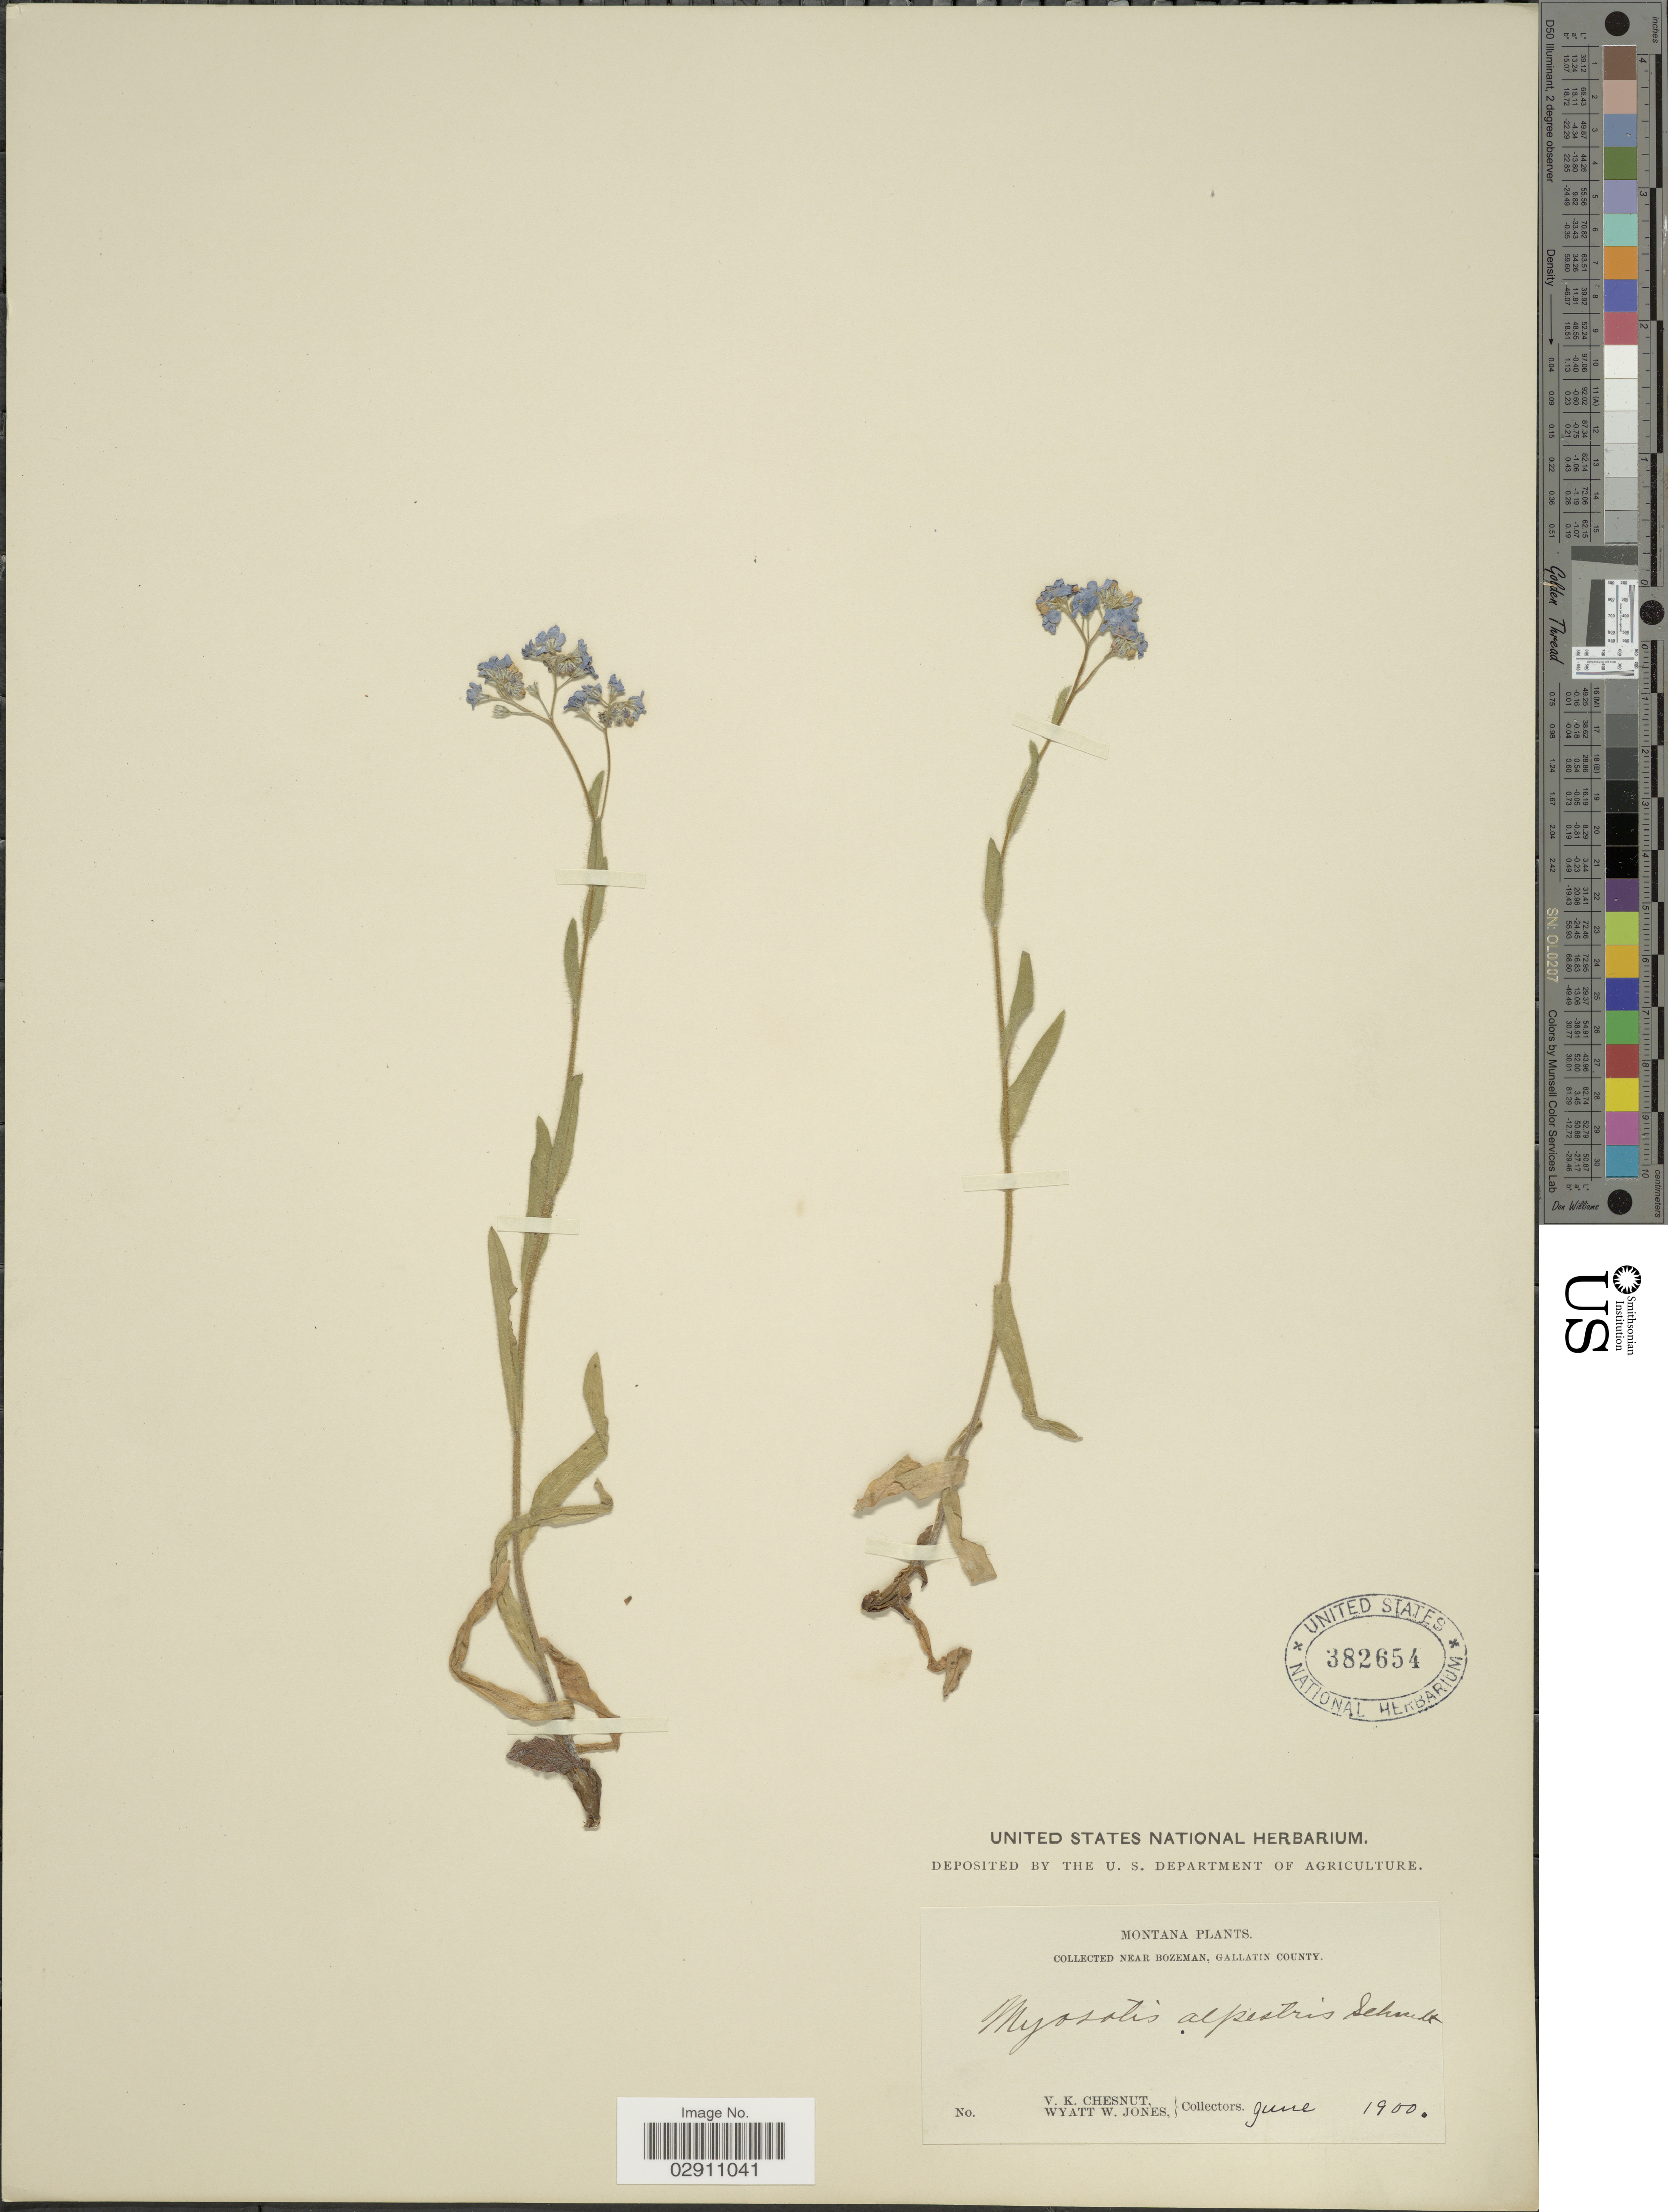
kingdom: Plantae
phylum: Tracheophyta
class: Magnoliopsida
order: Boraginales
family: Boraginaceae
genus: Myosotis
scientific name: Myosotis alpestris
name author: F.W. Schmidt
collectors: V. Chesnut & W. W. Jones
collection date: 1900-06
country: United States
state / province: Montana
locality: Near Bozeman, Gallatin County.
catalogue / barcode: US 382654